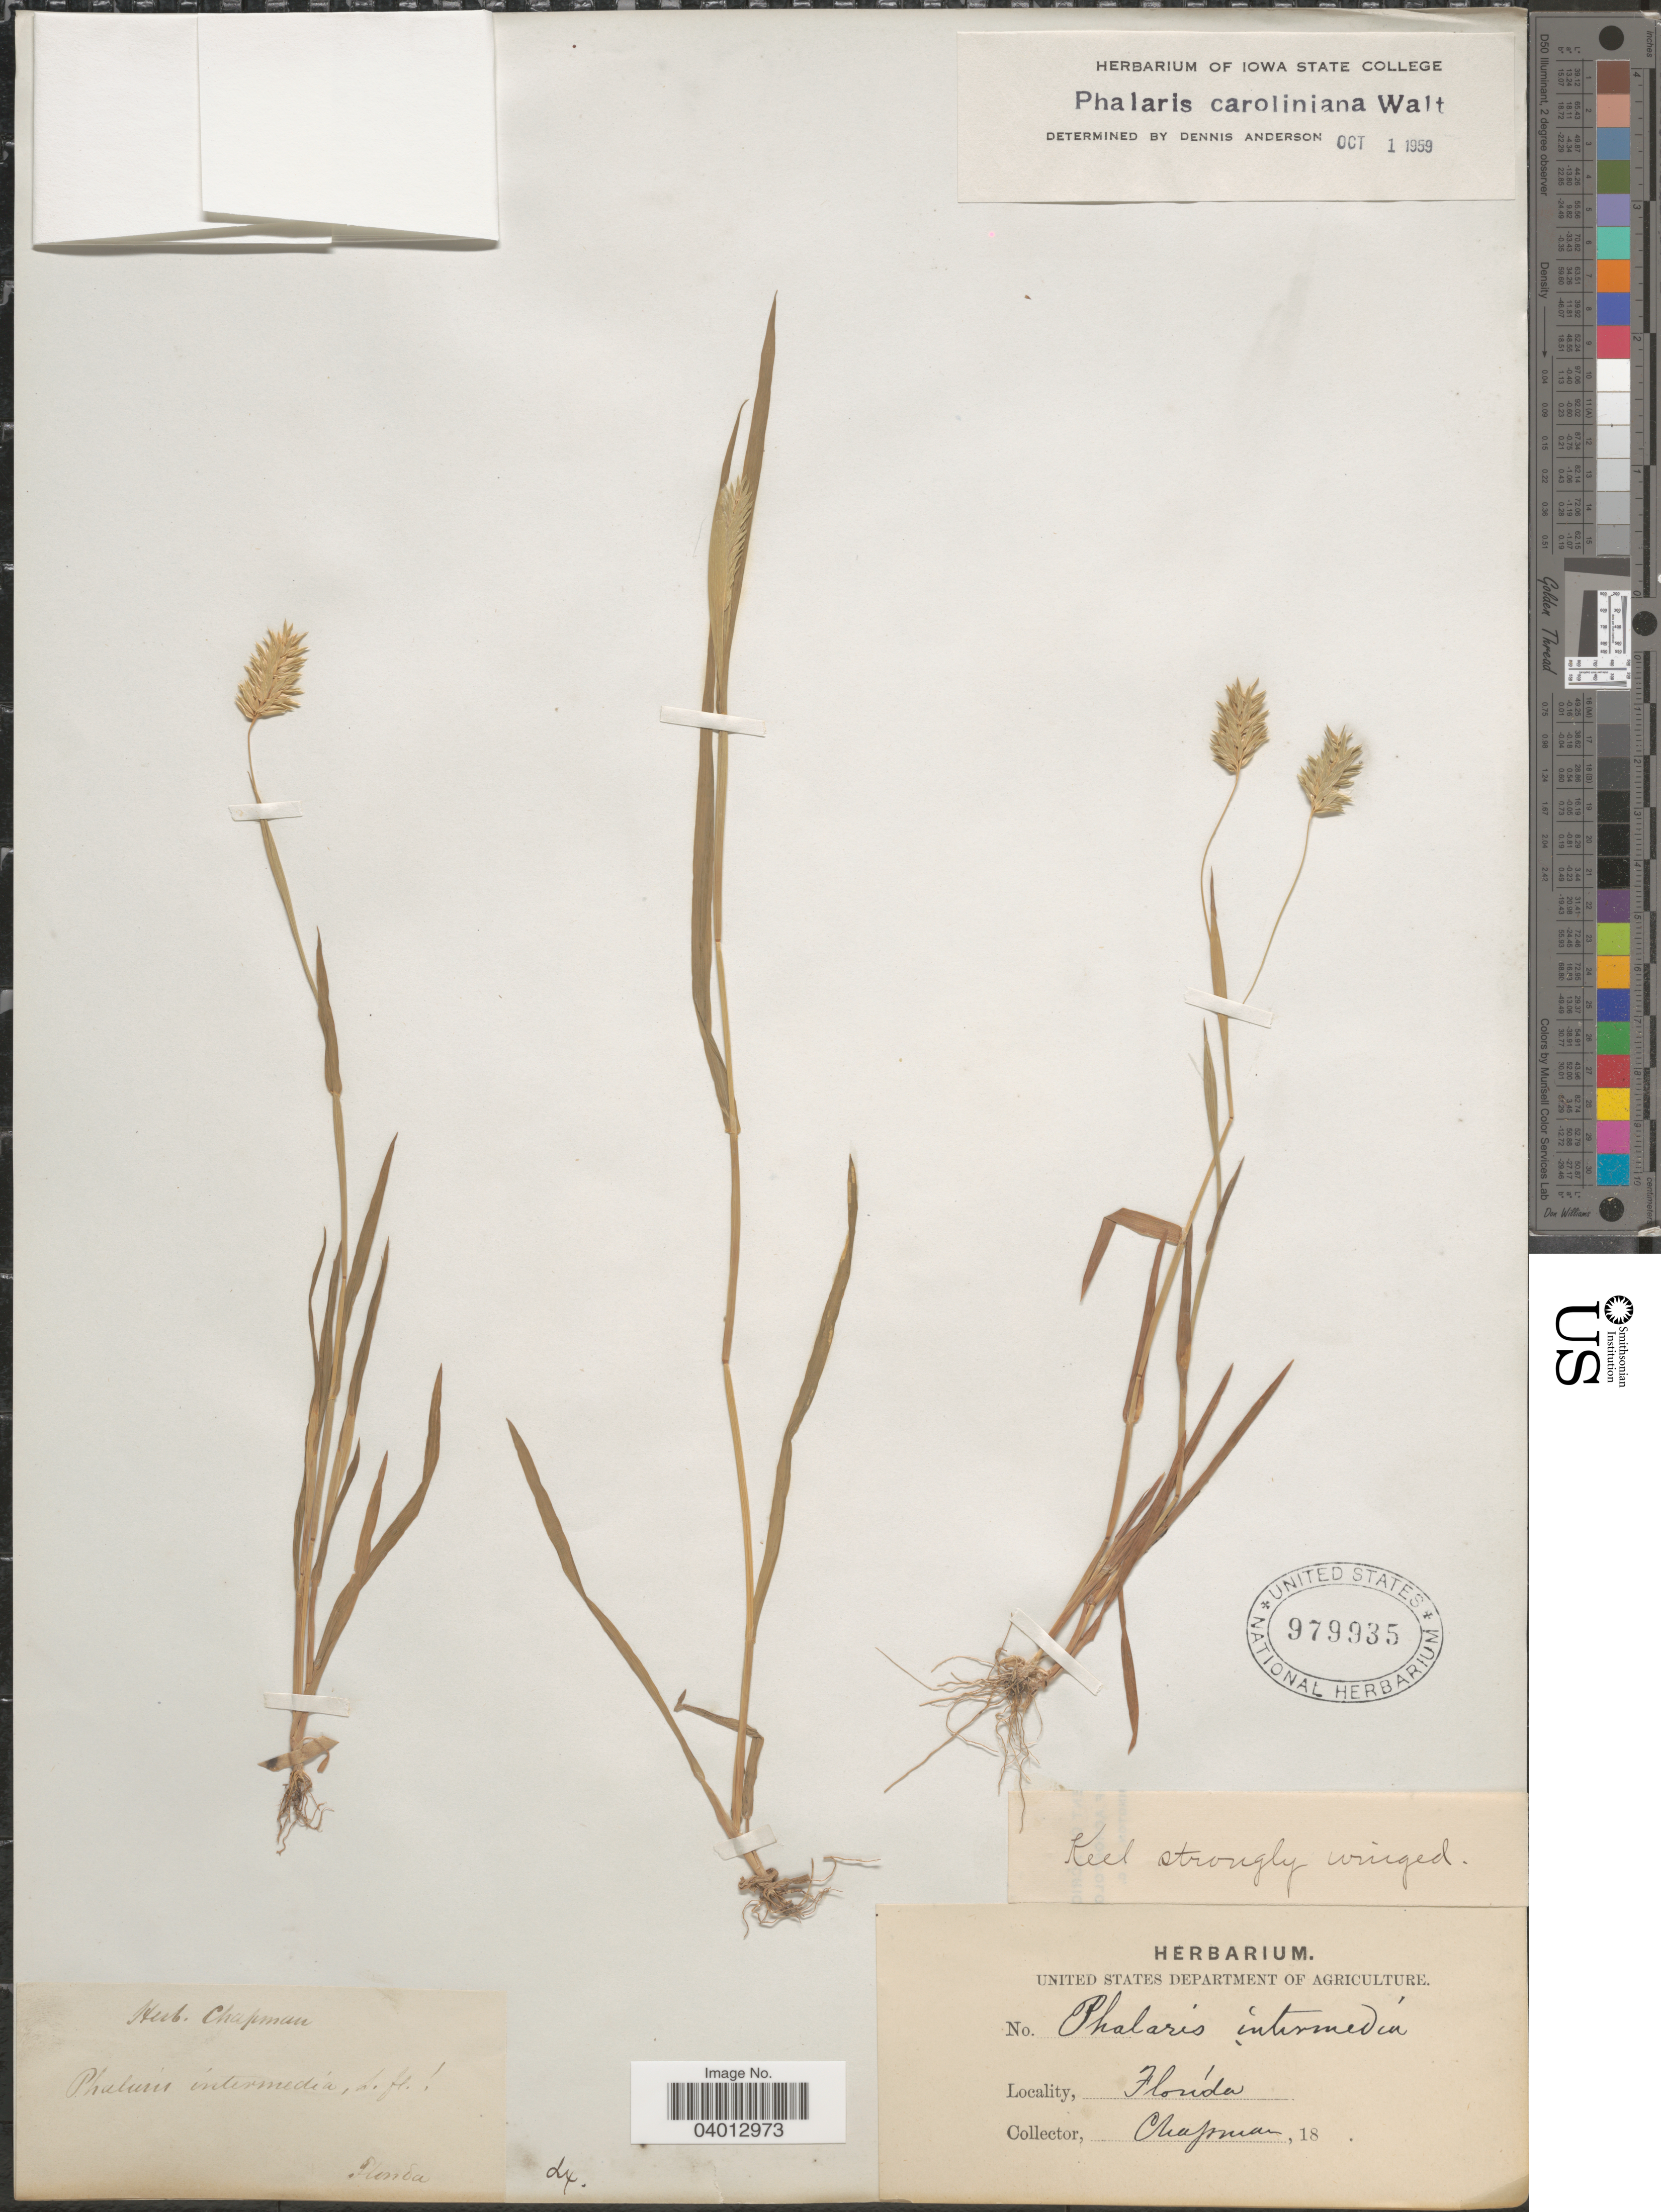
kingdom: Plantae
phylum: Tracheophyta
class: Liliopsida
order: Poales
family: Poaceae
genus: Phalaris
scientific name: Phalaris caroliniana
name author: Walter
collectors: A. Chapman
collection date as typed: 18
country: United States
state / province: Florida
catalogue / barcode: US 979935